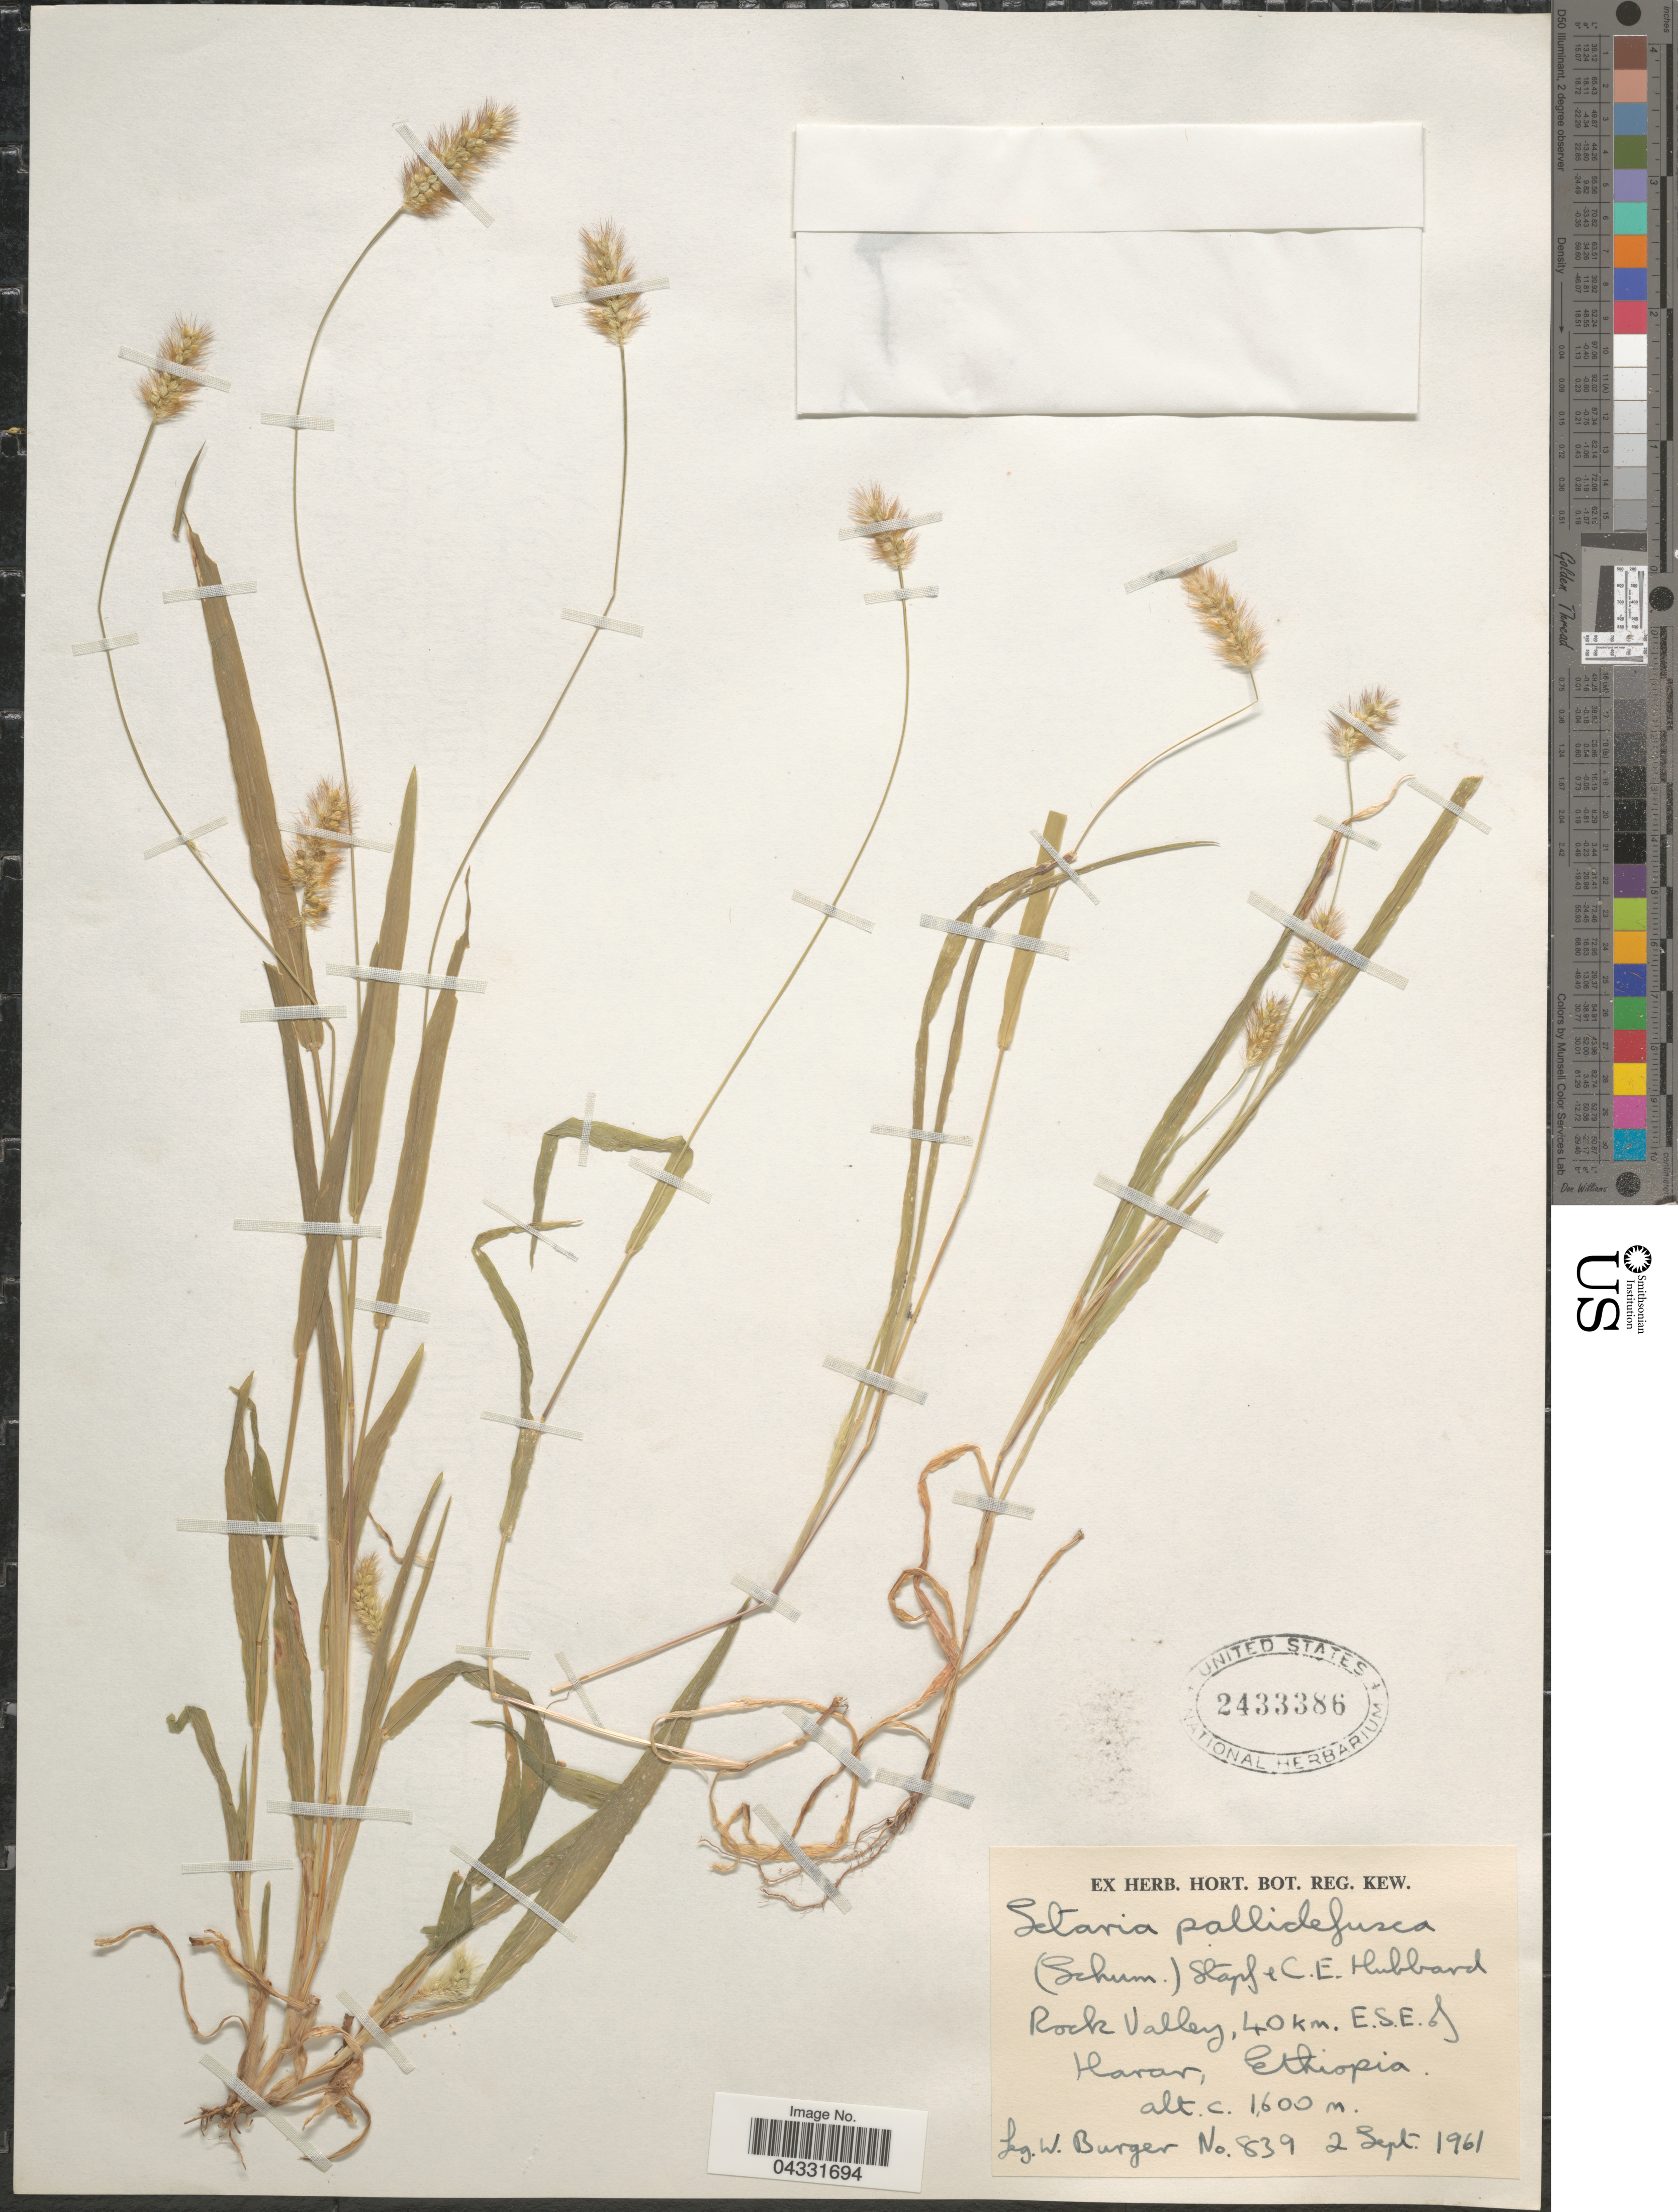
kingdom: Plantae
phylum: Tracheophyta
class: Liliopsida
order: Poales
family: Poaceae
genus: Setaria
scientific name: Setaria pallide-fusca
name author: (Schumach.) Stapf & C.E. Hubb.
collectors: W. Burger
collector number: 839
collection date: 1961-09-02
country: Ethiopia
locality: Rock Valley, 40km. E.S.E. of Harar.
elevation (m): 1600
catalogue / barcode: US 2433386